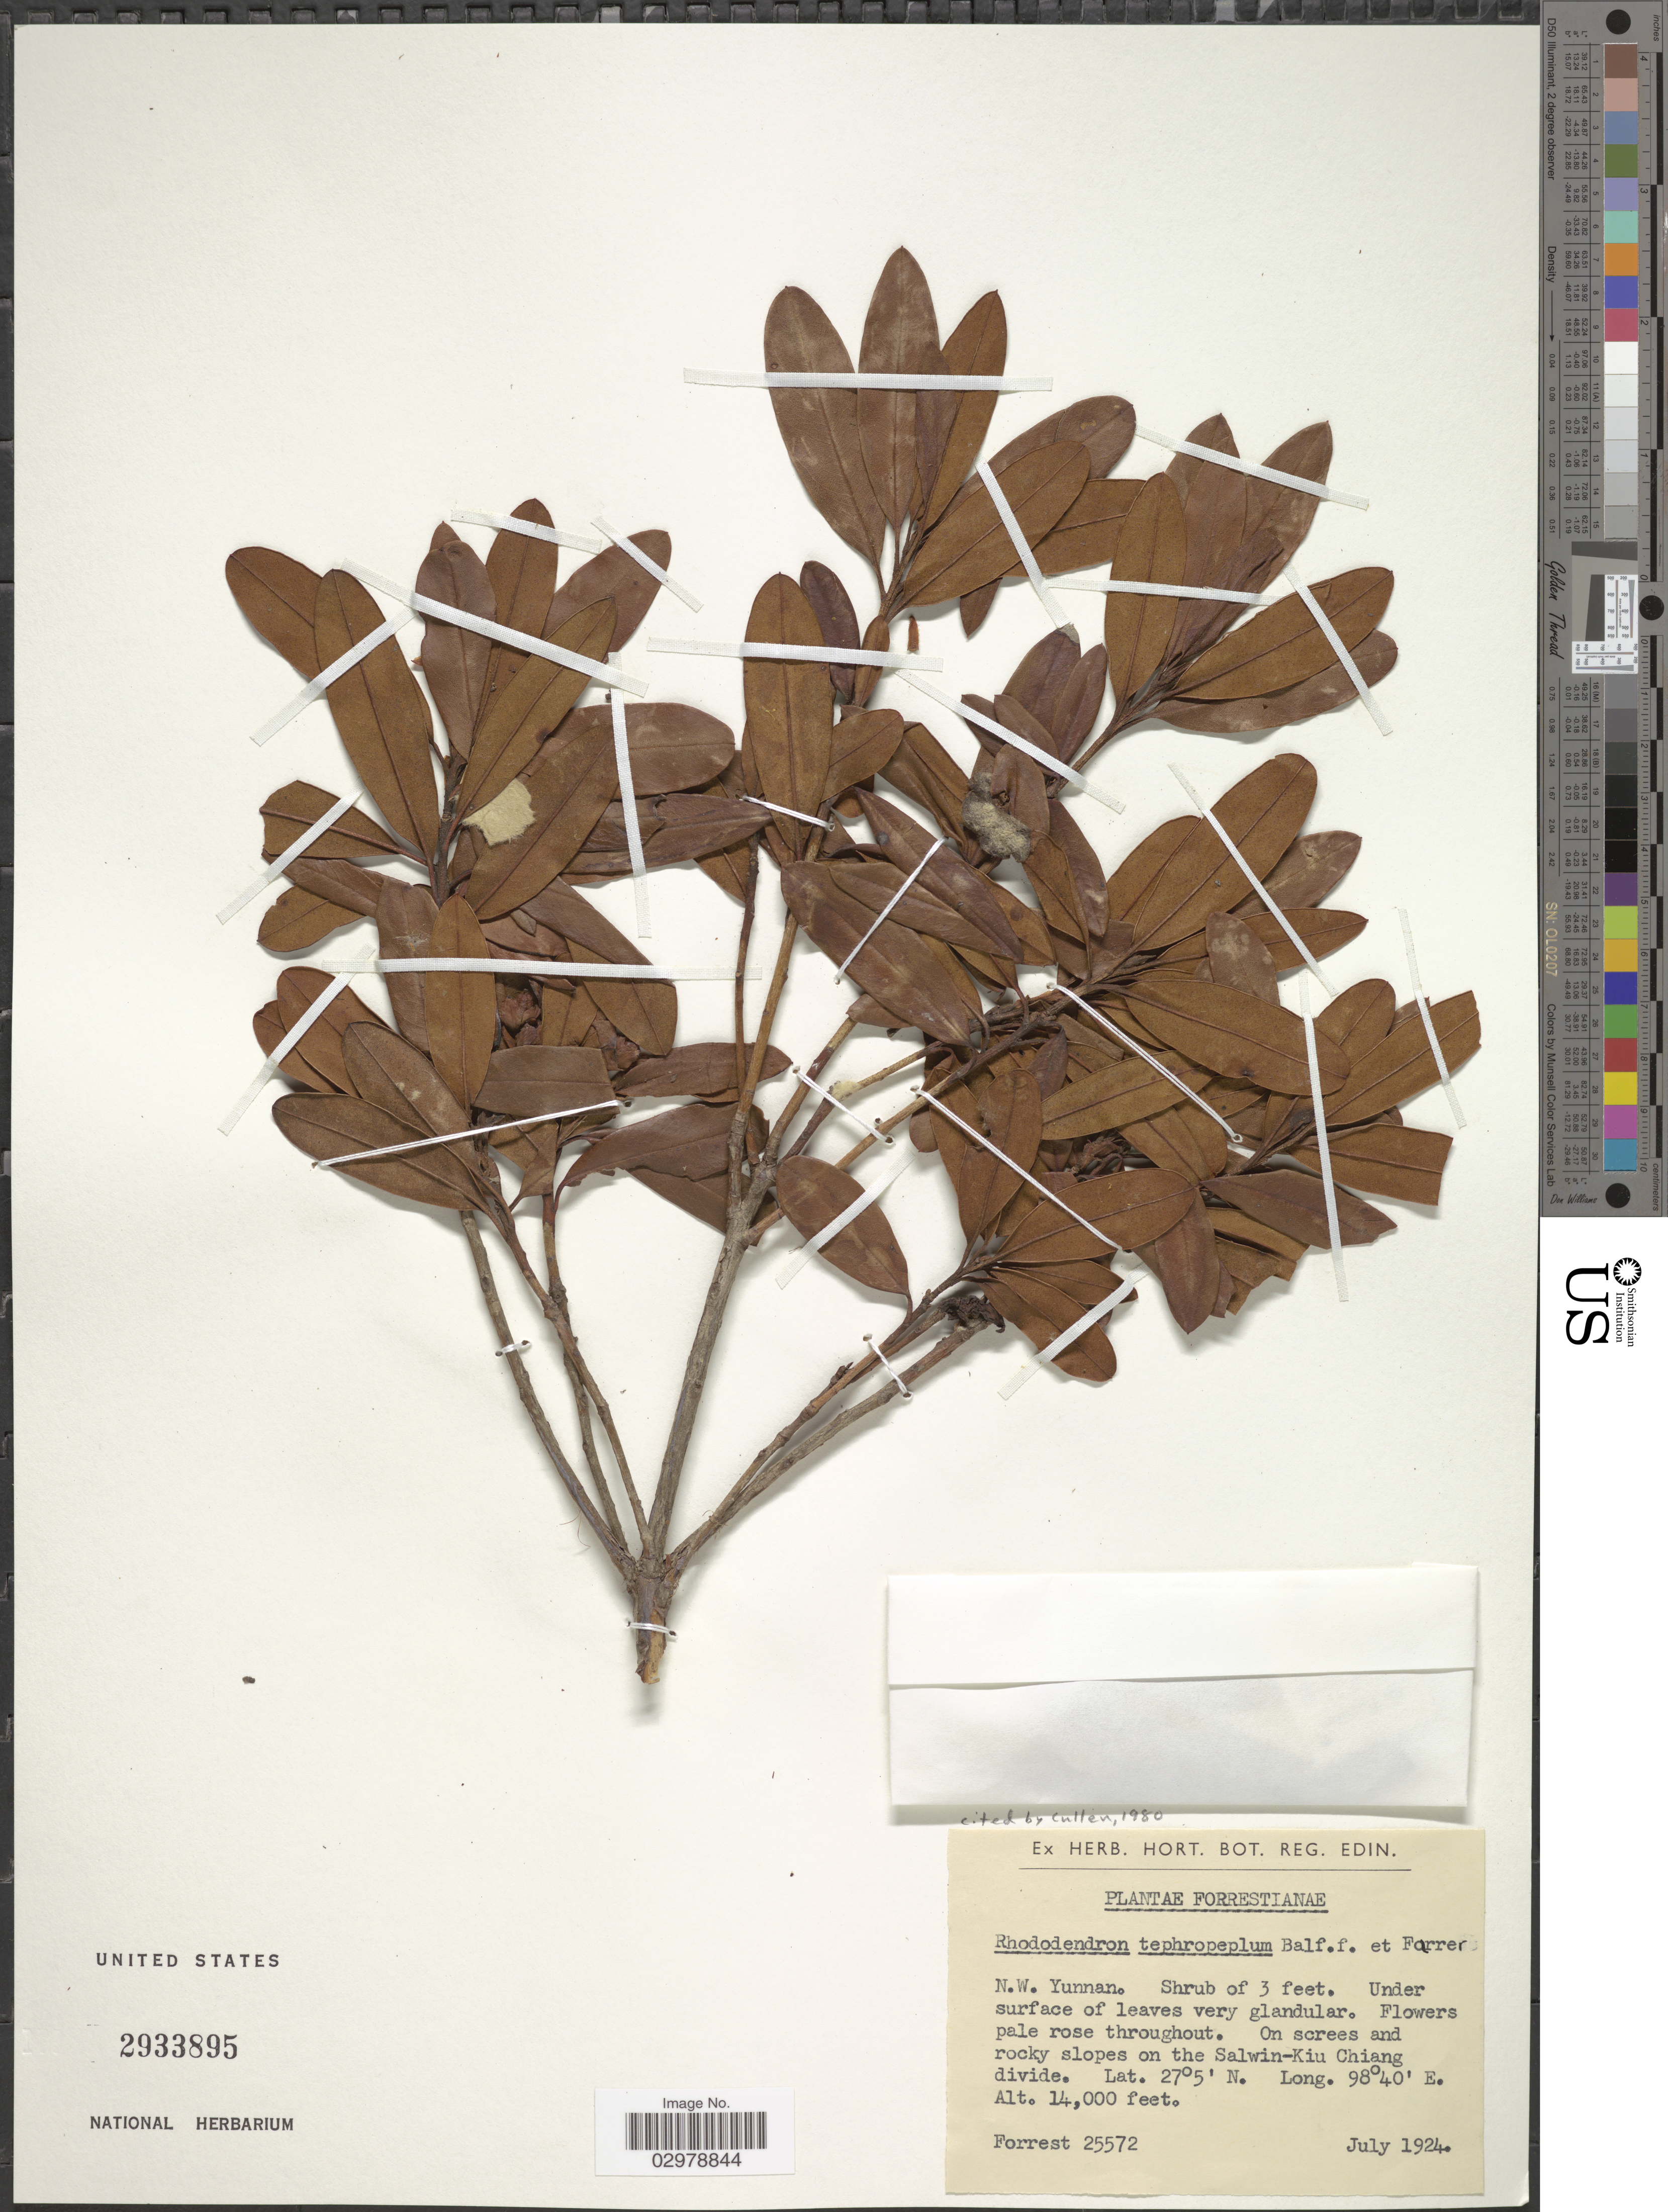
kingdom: Plantae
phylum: Tracheophyta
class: Magnoliopsida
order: Ericales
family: Ericaceae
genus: Rhododendron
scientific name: Rhododendron tephropeplum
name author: Balf. f. & Farrer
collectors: -. Forrest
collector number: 25572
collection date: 1924-07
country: China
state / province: Yunnan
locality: N.W. Yunnan. On screes and rocky slopes on the Salwin-Kiu Chiang divide.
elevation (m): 4267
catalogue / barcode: US 2933895